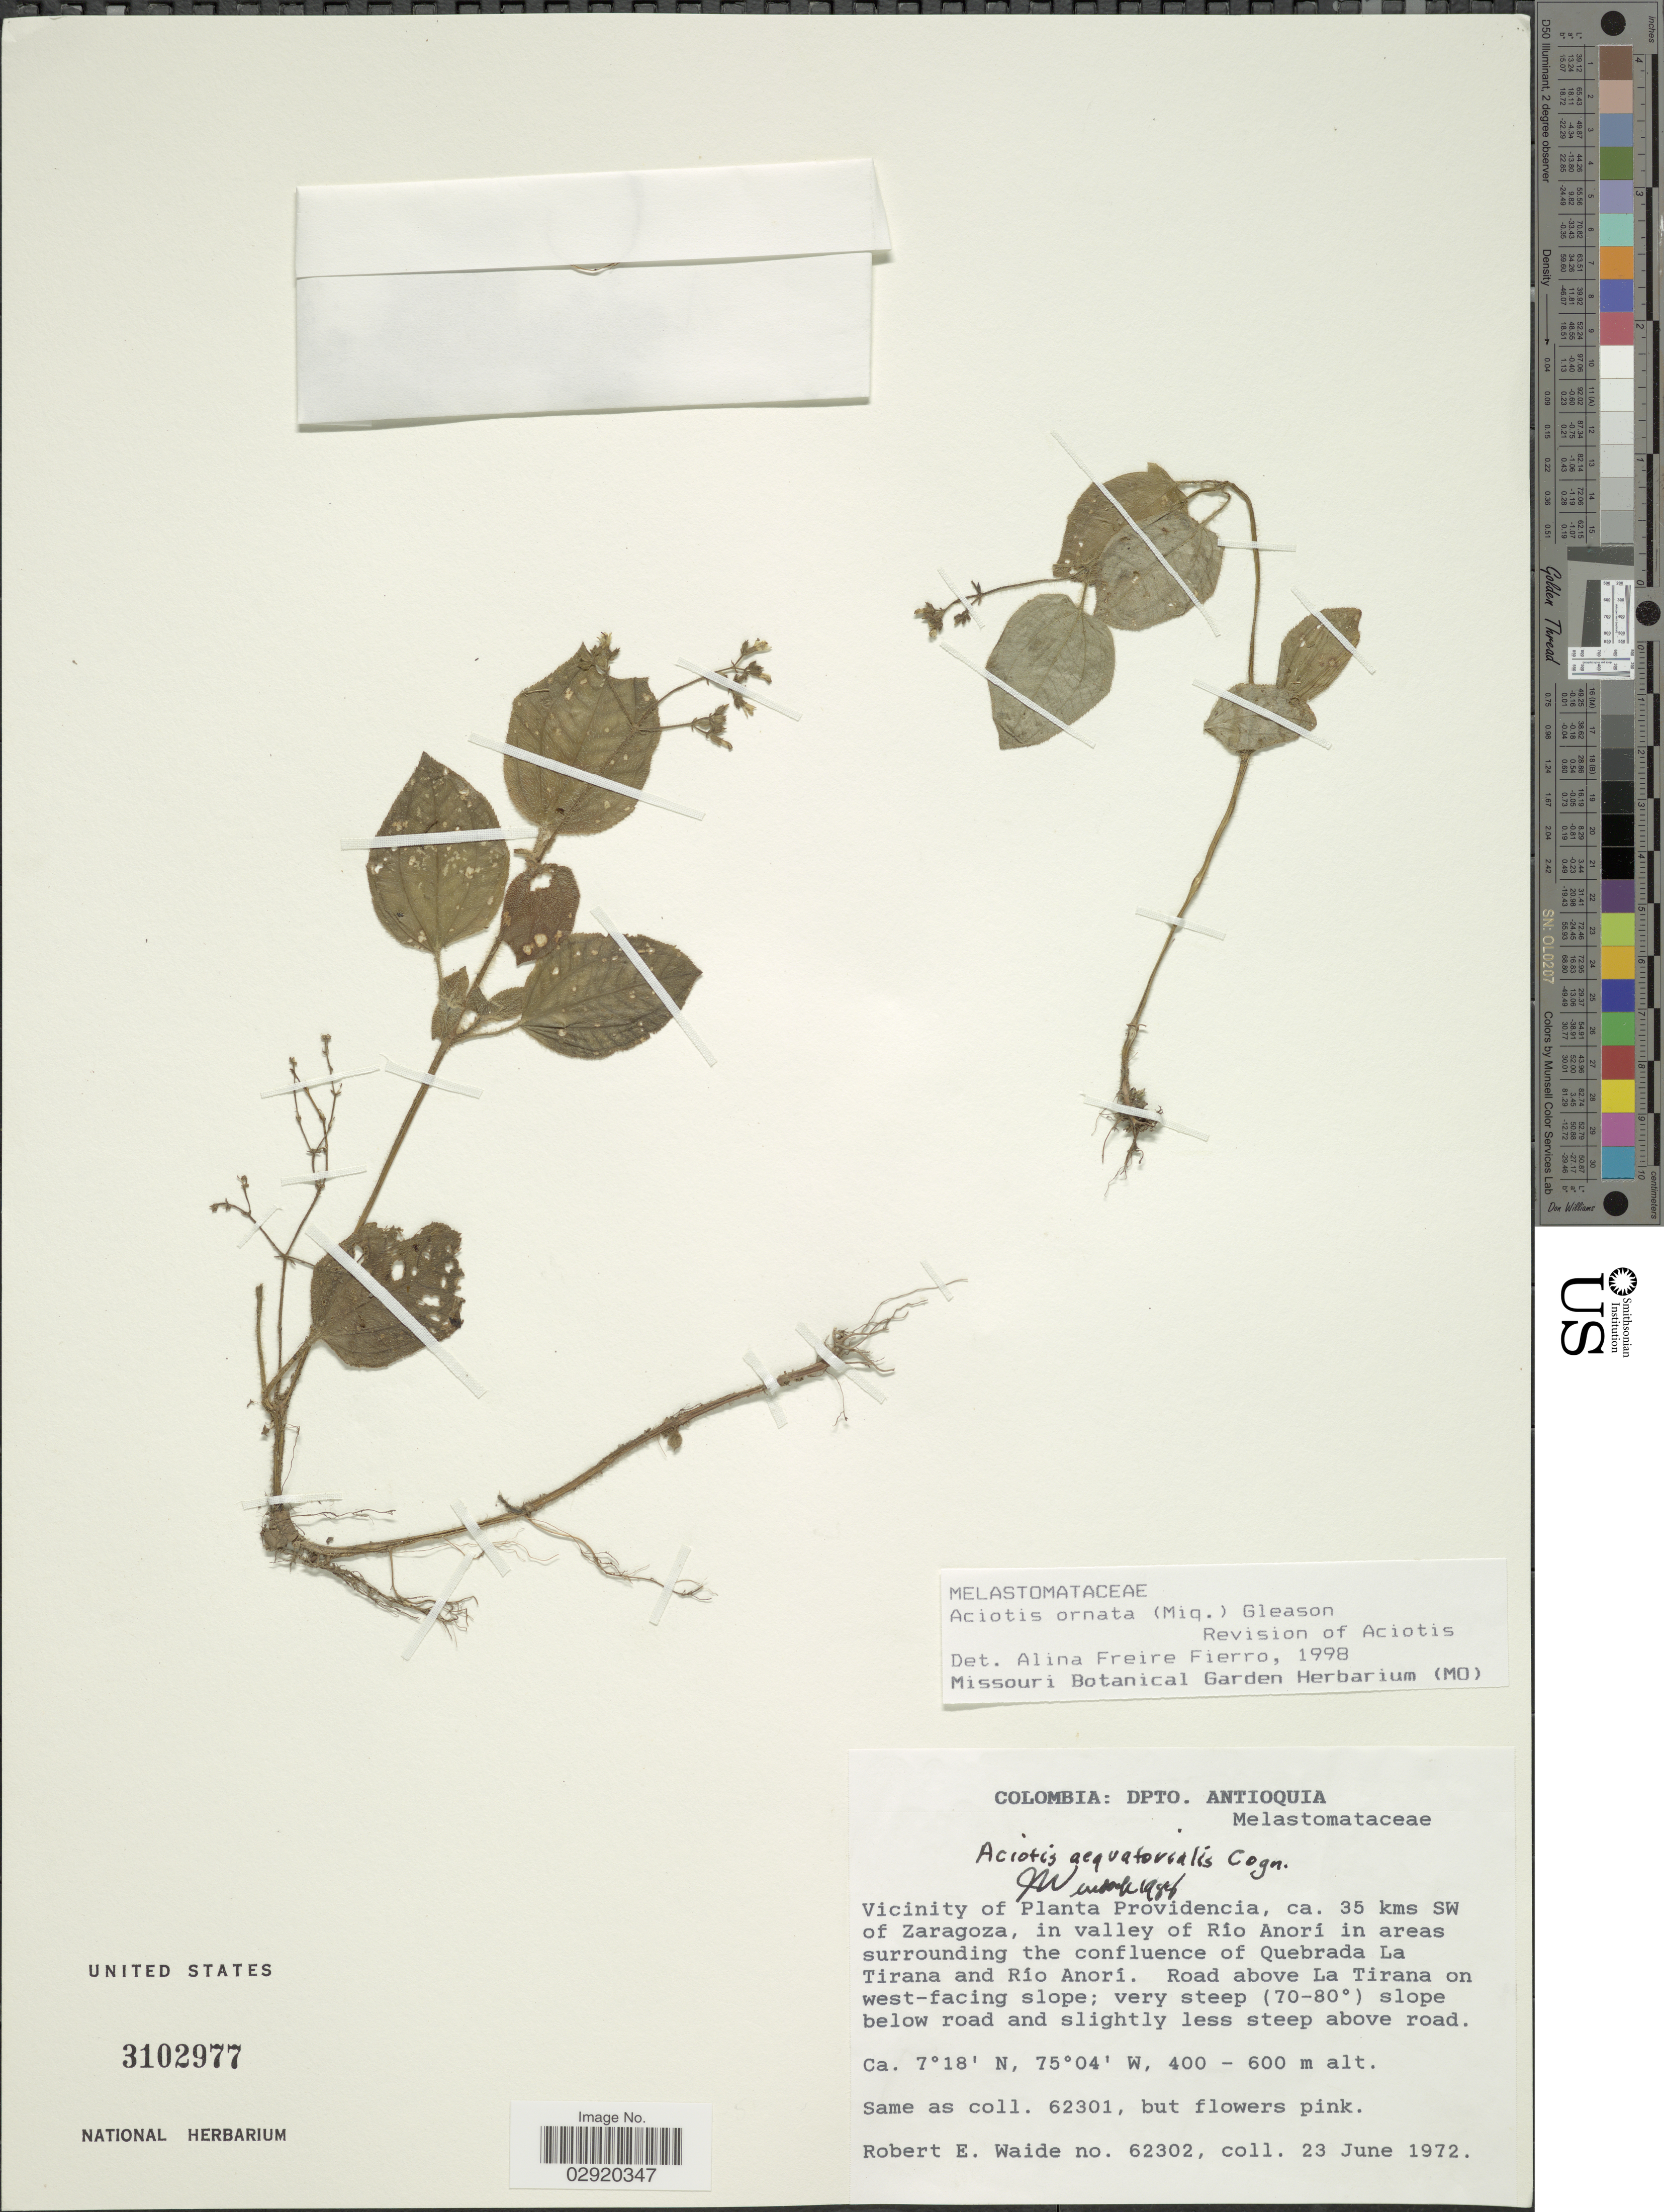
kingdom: Plantae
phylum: Tracheophyta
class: Magnoliopsida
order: Myrtales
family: Melastomataceae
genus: Aciotis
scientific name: Aciotis ornata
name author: (Miq.) Gleason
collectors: R. Waide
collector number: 62302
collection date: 1972-06-23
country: Colombia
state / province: Antioquia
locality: Dpto. Antioquia. Vicinity of Planta Providencia, ca. 35 kms SW of Zaragoza, in valley of Río Anori in areas surrounding the confluence of Quebrada La Tirana and Río Anori. Road above La Tirana on west-facing slope.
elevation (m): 400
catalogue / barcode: US 3102977